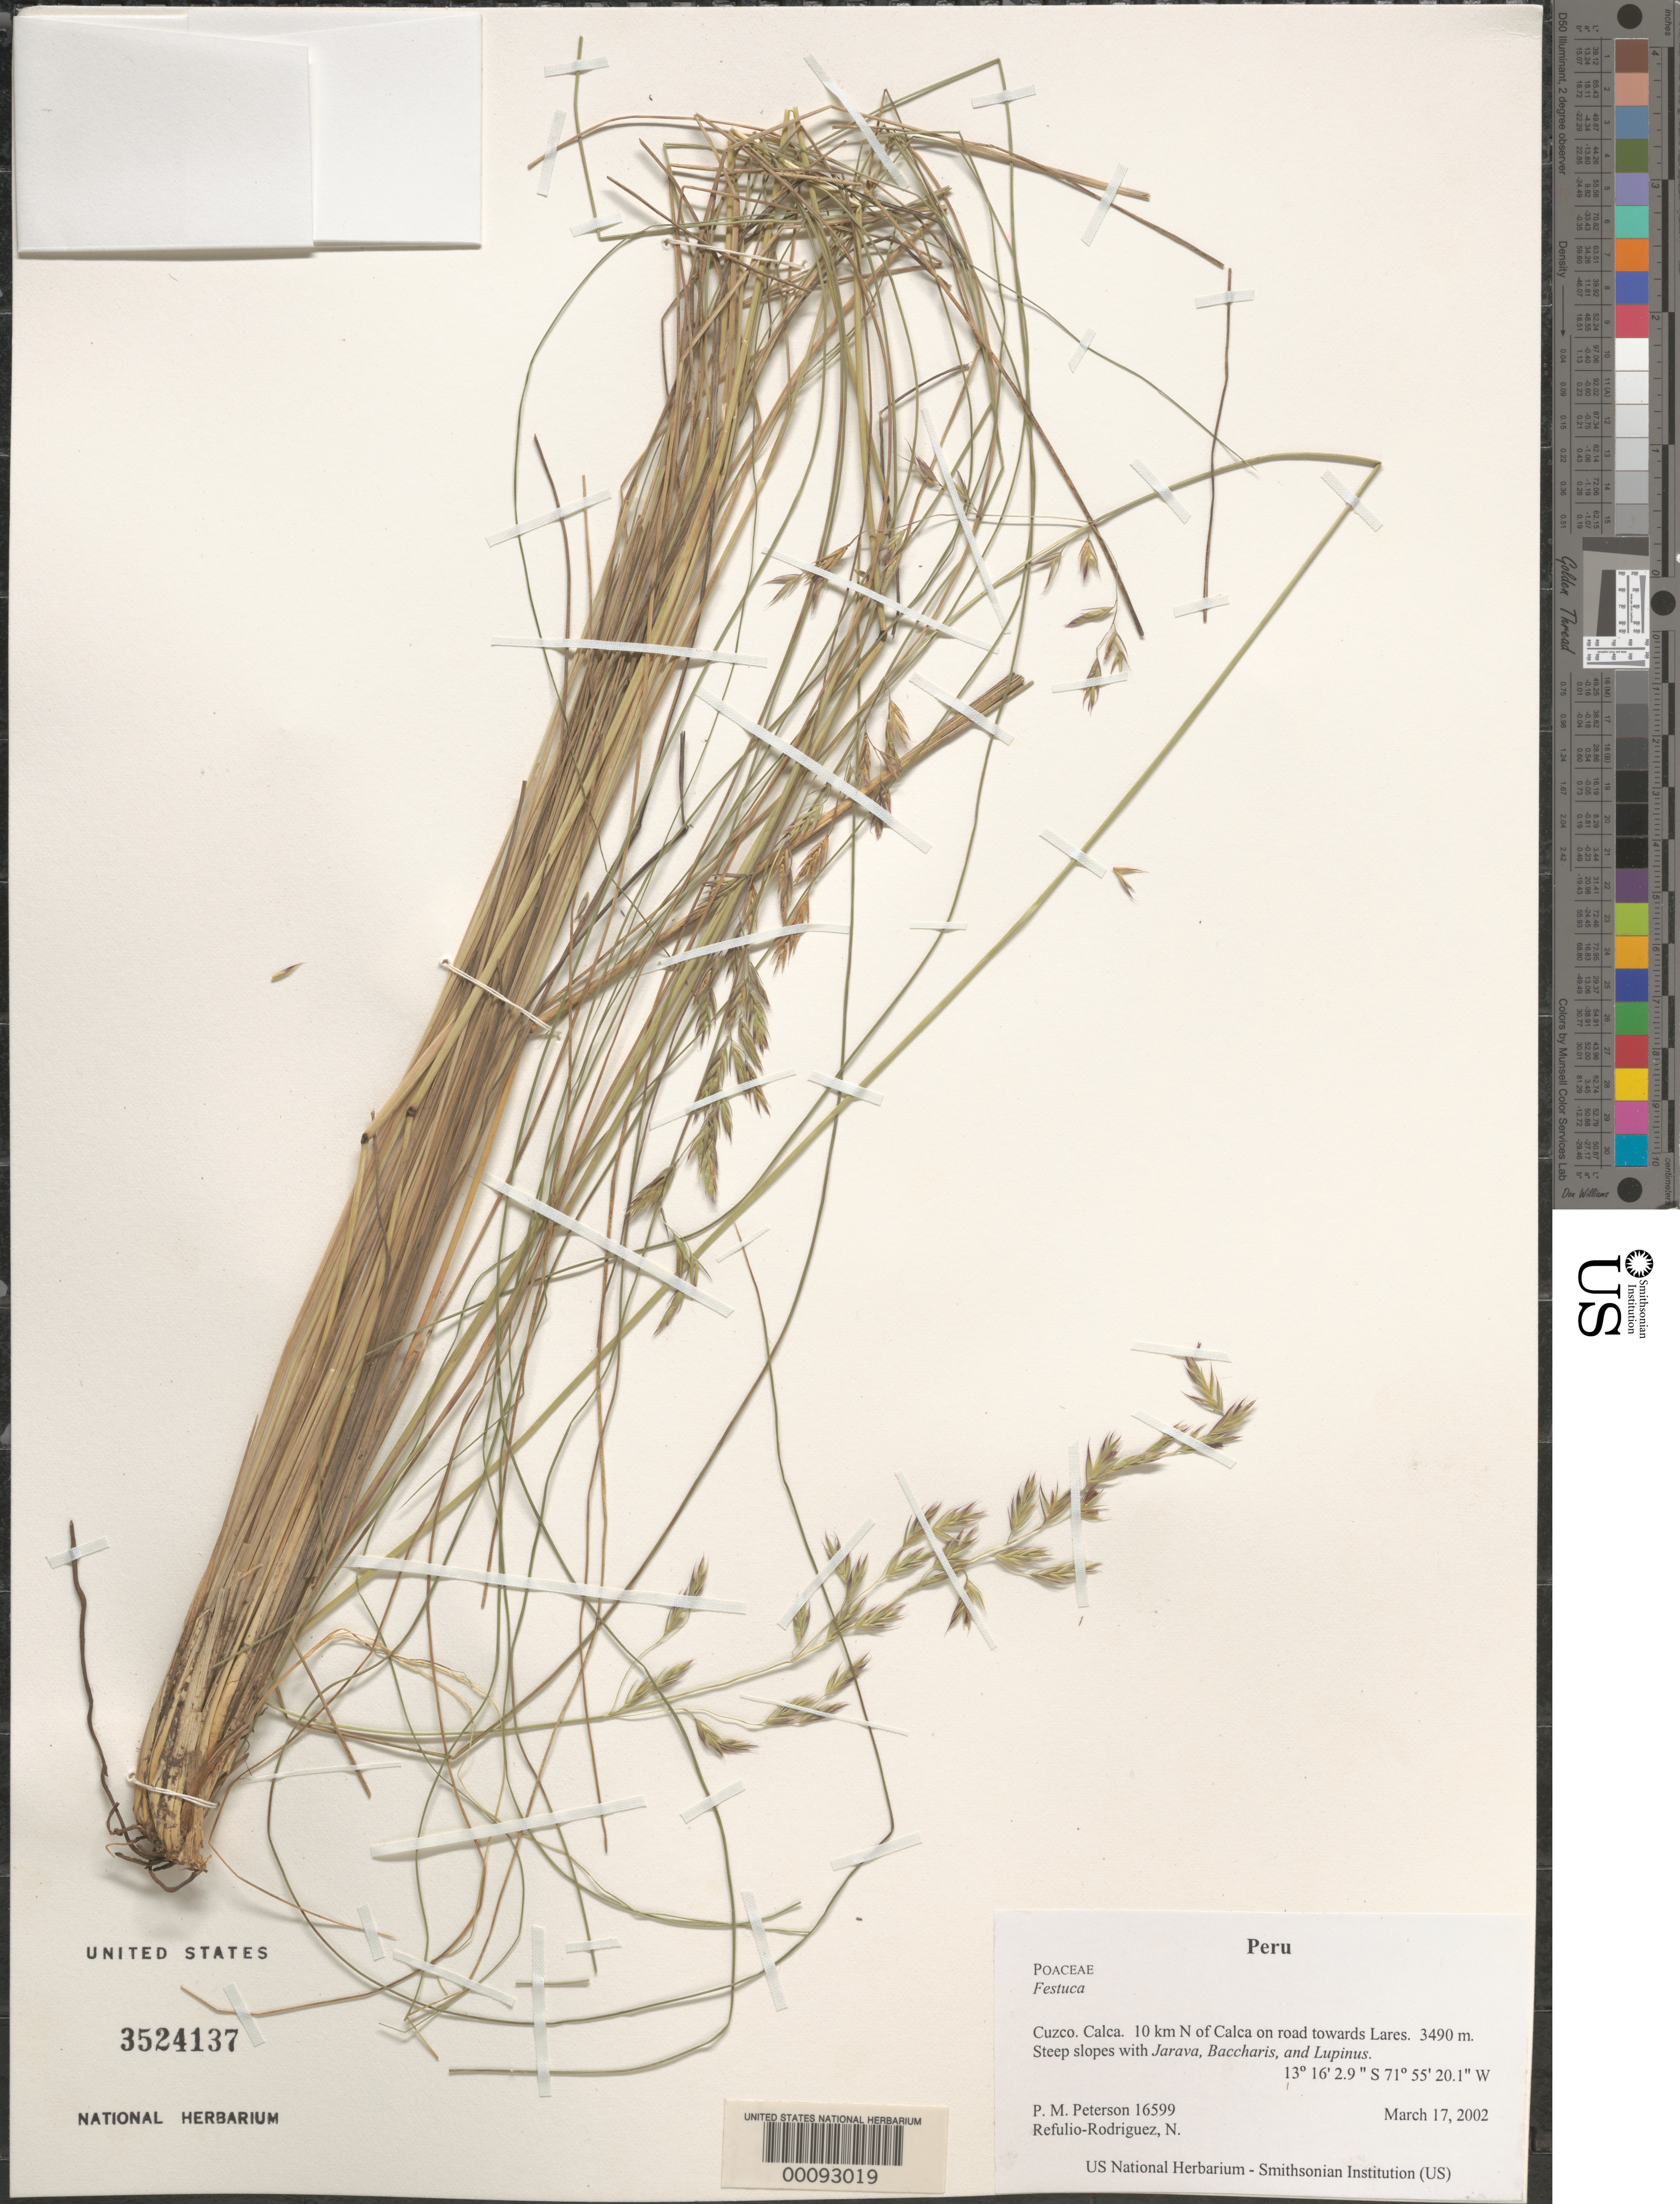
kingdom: Plantae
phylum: Tracheophyta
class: Liliopsida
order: Poales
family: Poaceae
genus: Festuca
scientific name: Festuca sp.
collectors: P. M. Peterson & N. Refulio-Rodríguez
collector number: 16599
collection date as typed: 17 Mar 2002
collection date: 2002-03-17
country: Peru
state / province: Cusco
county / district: Calca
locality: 10 km N of Calca on road towards Lares.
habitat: Steep slopes with ~Jarava, Baccharis, and Lupinus~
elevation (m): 3490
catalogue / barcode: US 3524137